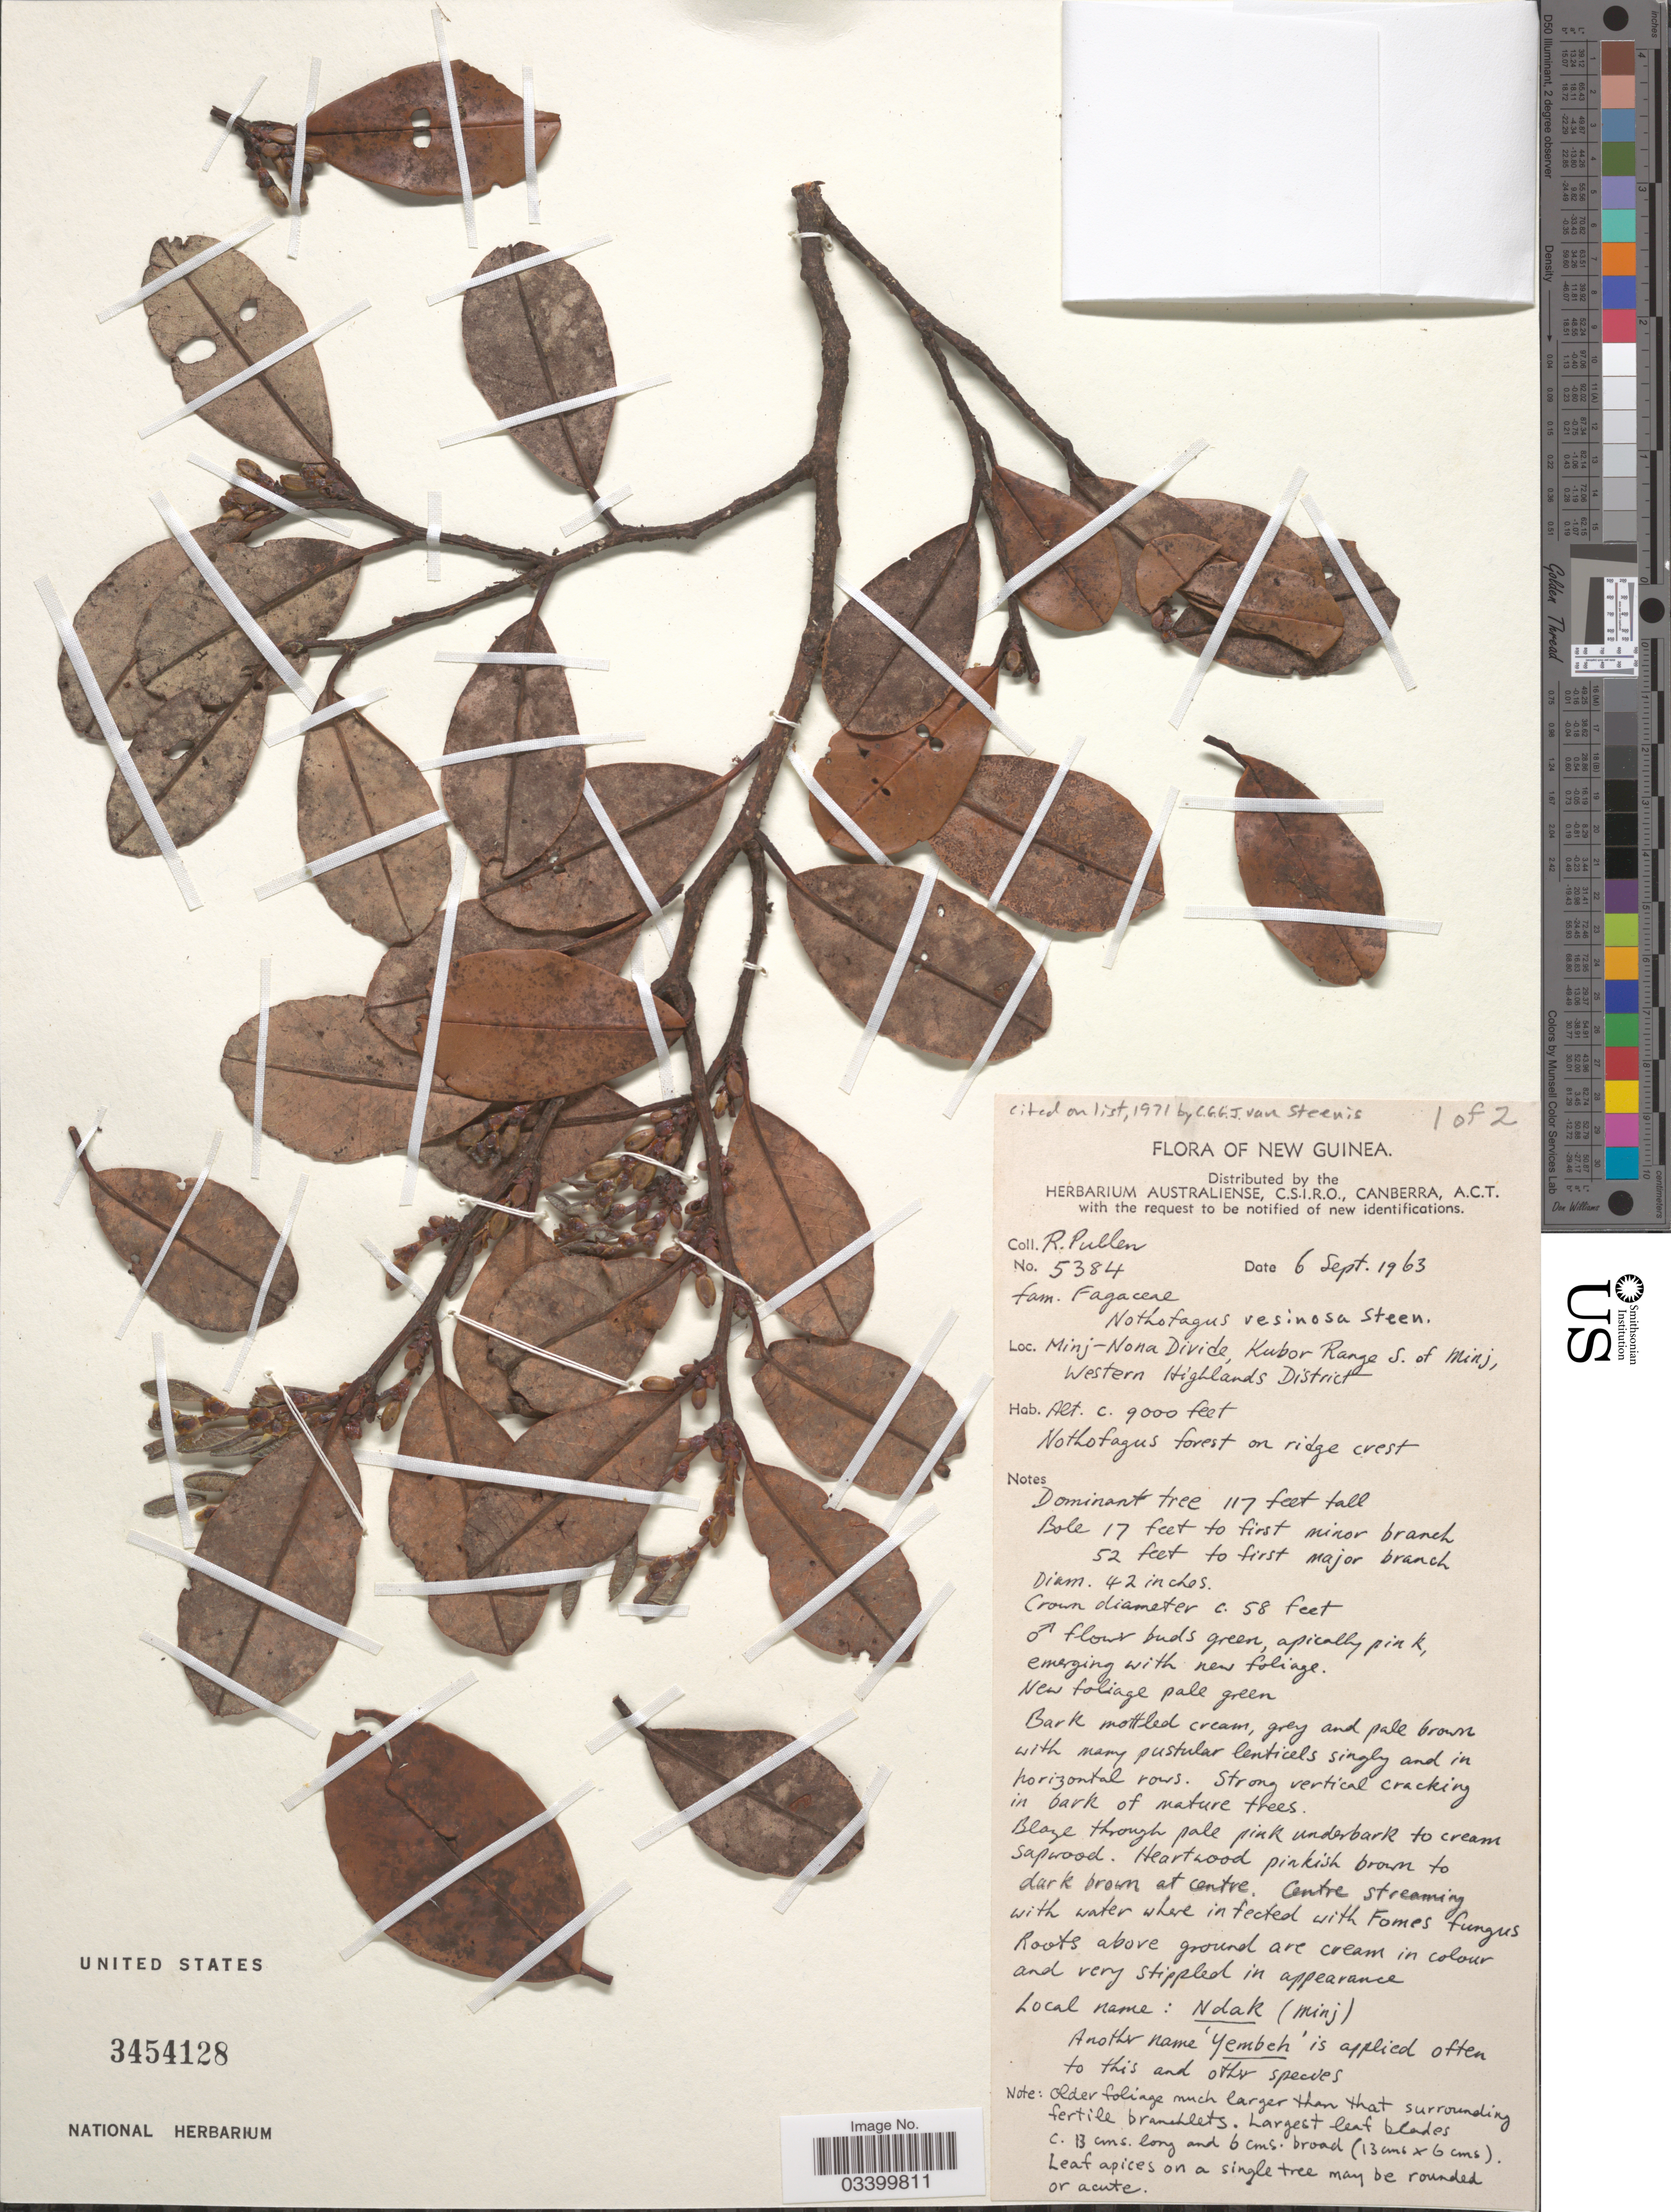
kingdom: Plantae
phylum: Tracheophyta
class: Magnoliopsida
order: Fagales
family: Nothofagaceae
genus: Nothofagus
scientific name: Nothofagus resinosa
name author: Steenis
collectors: R. Pullen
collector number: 5384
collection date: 1963-09-06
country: Papua New Guinea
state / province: Western Highlands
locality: New Guinea. Minj-Nona Divide, Kubor Range S. of Minj, Western Highlands District.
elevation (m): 2743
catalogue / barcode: US 3454128